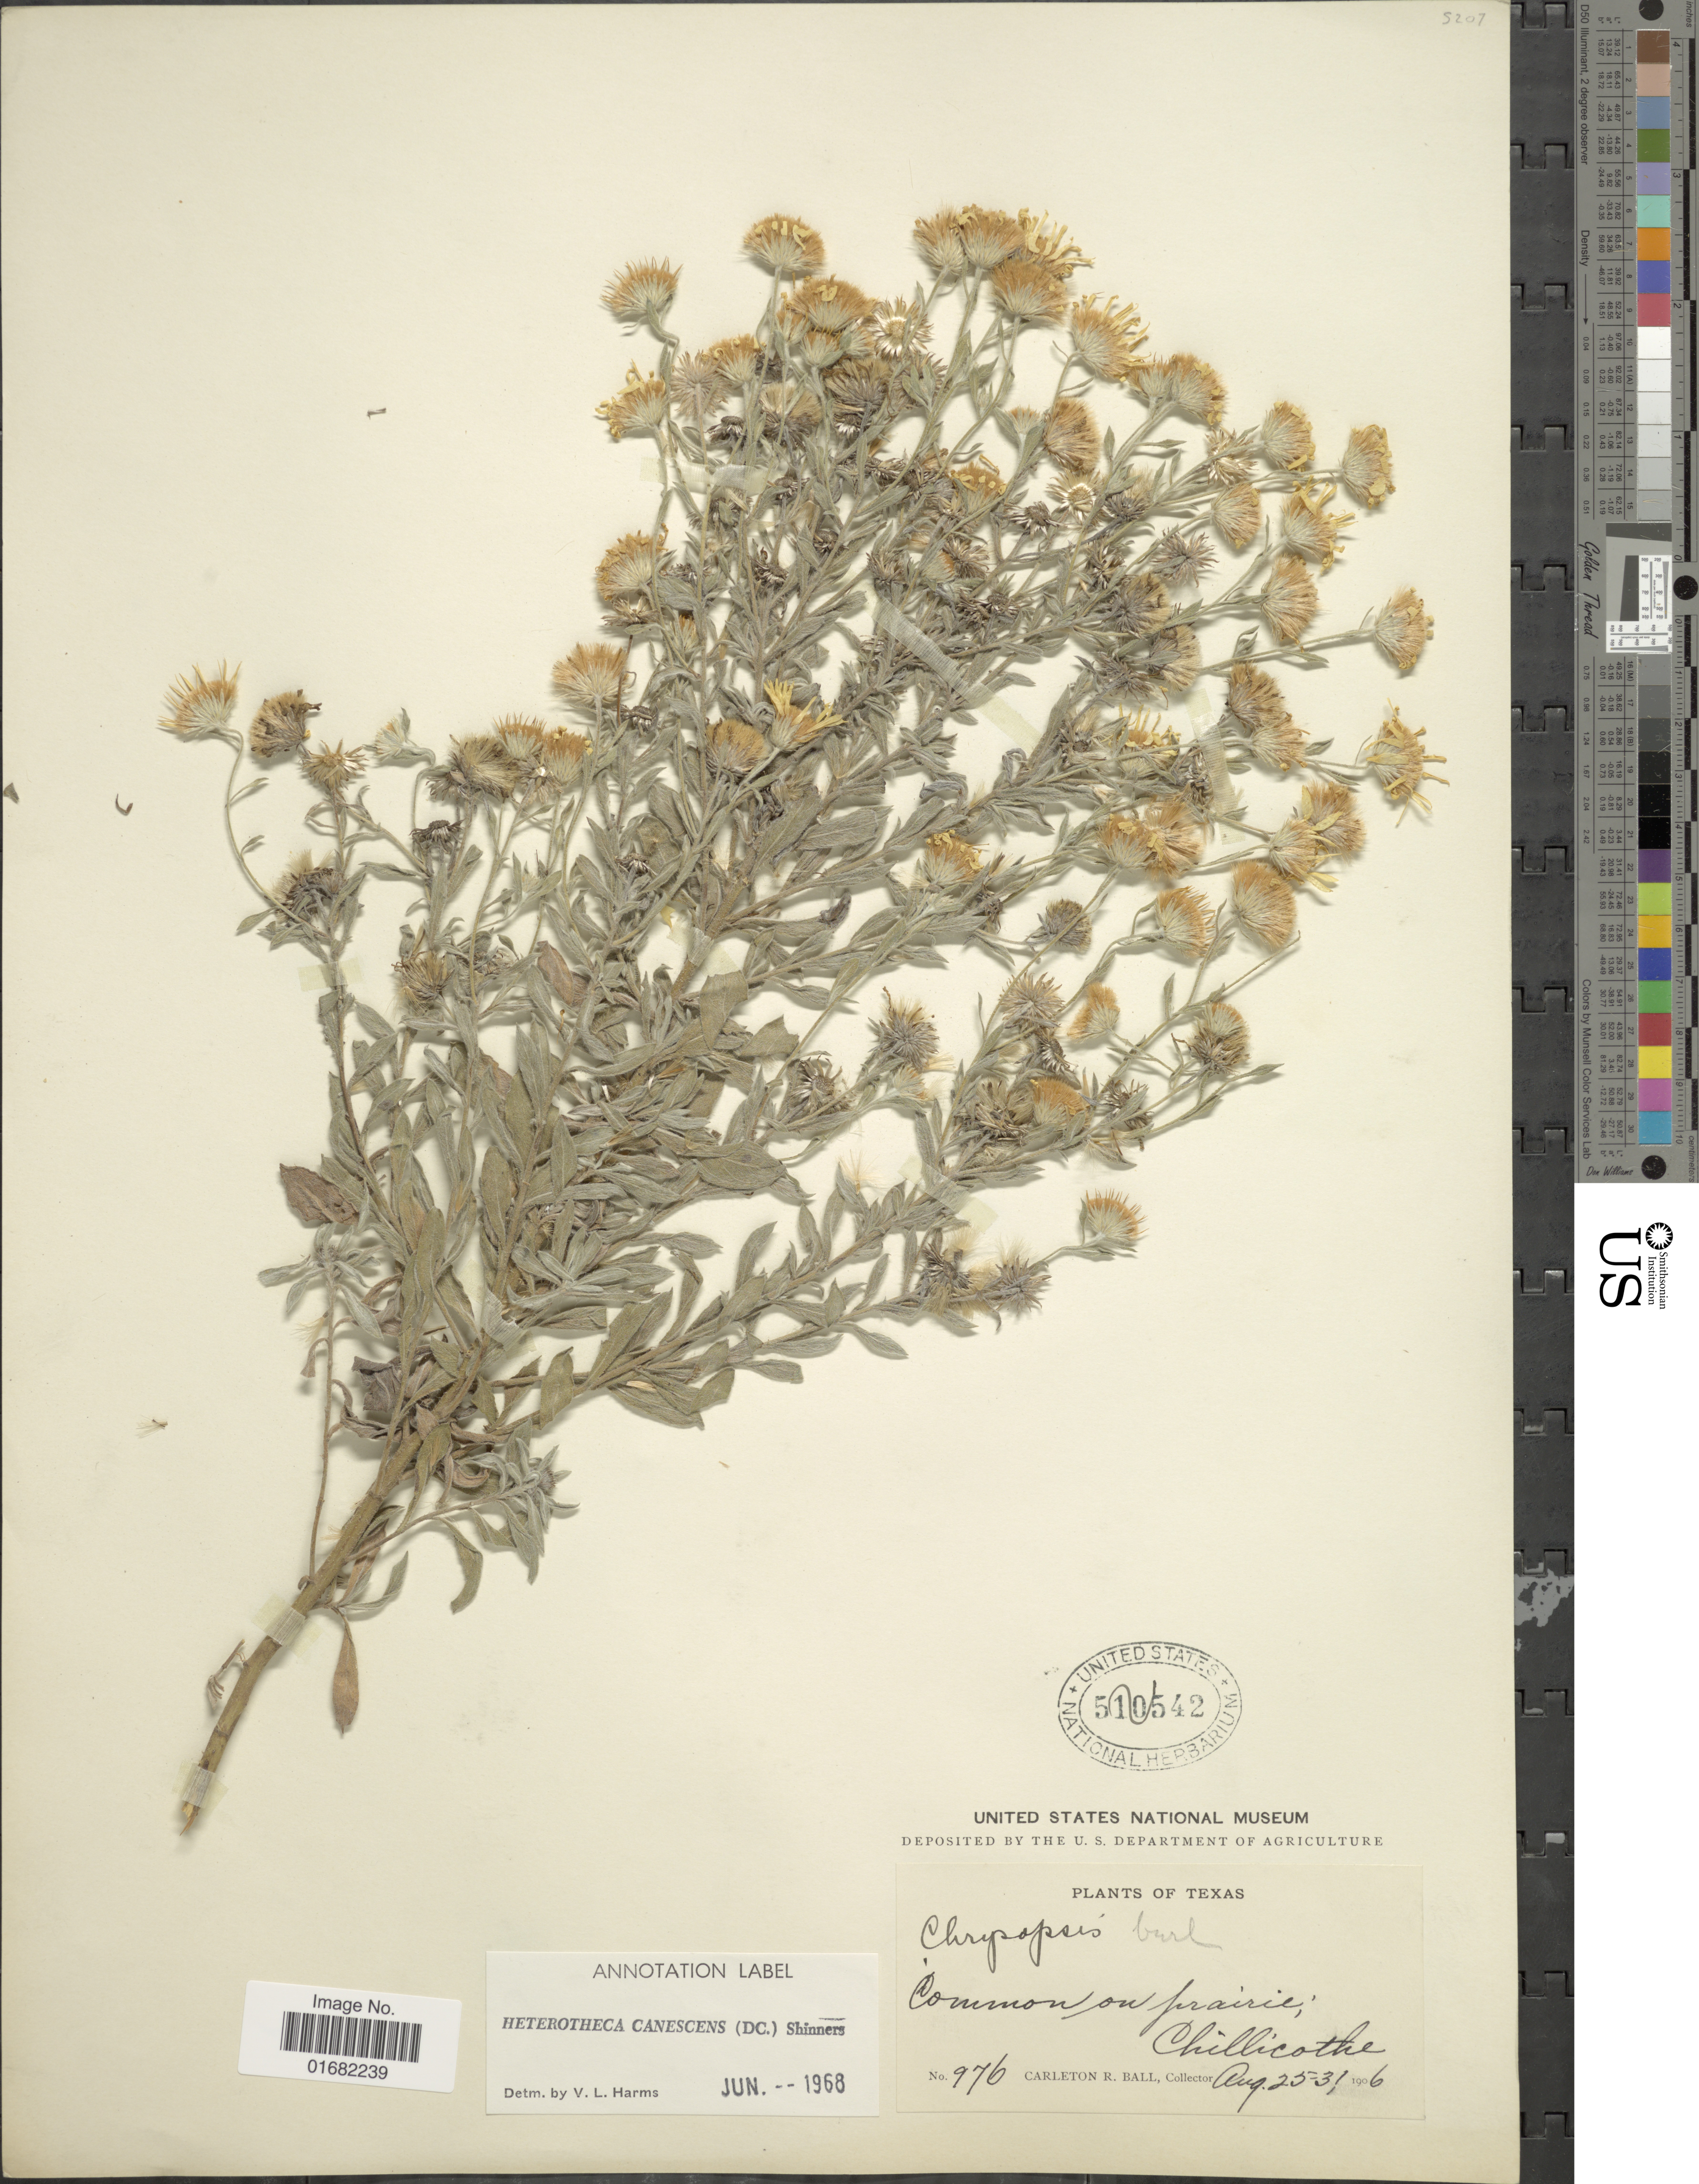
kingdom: Plantae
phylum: Tracheophyta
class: Magnoliopsida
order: Asterales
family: Asteraceae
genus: Heterotheca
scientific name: Heterotheca canescens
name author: (DC.) Shinners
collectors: C. R. Ball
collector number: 976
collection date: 1906-08-25/1906-08-31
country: United States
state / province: Texas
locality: Chillicothe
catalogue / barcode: US 510542